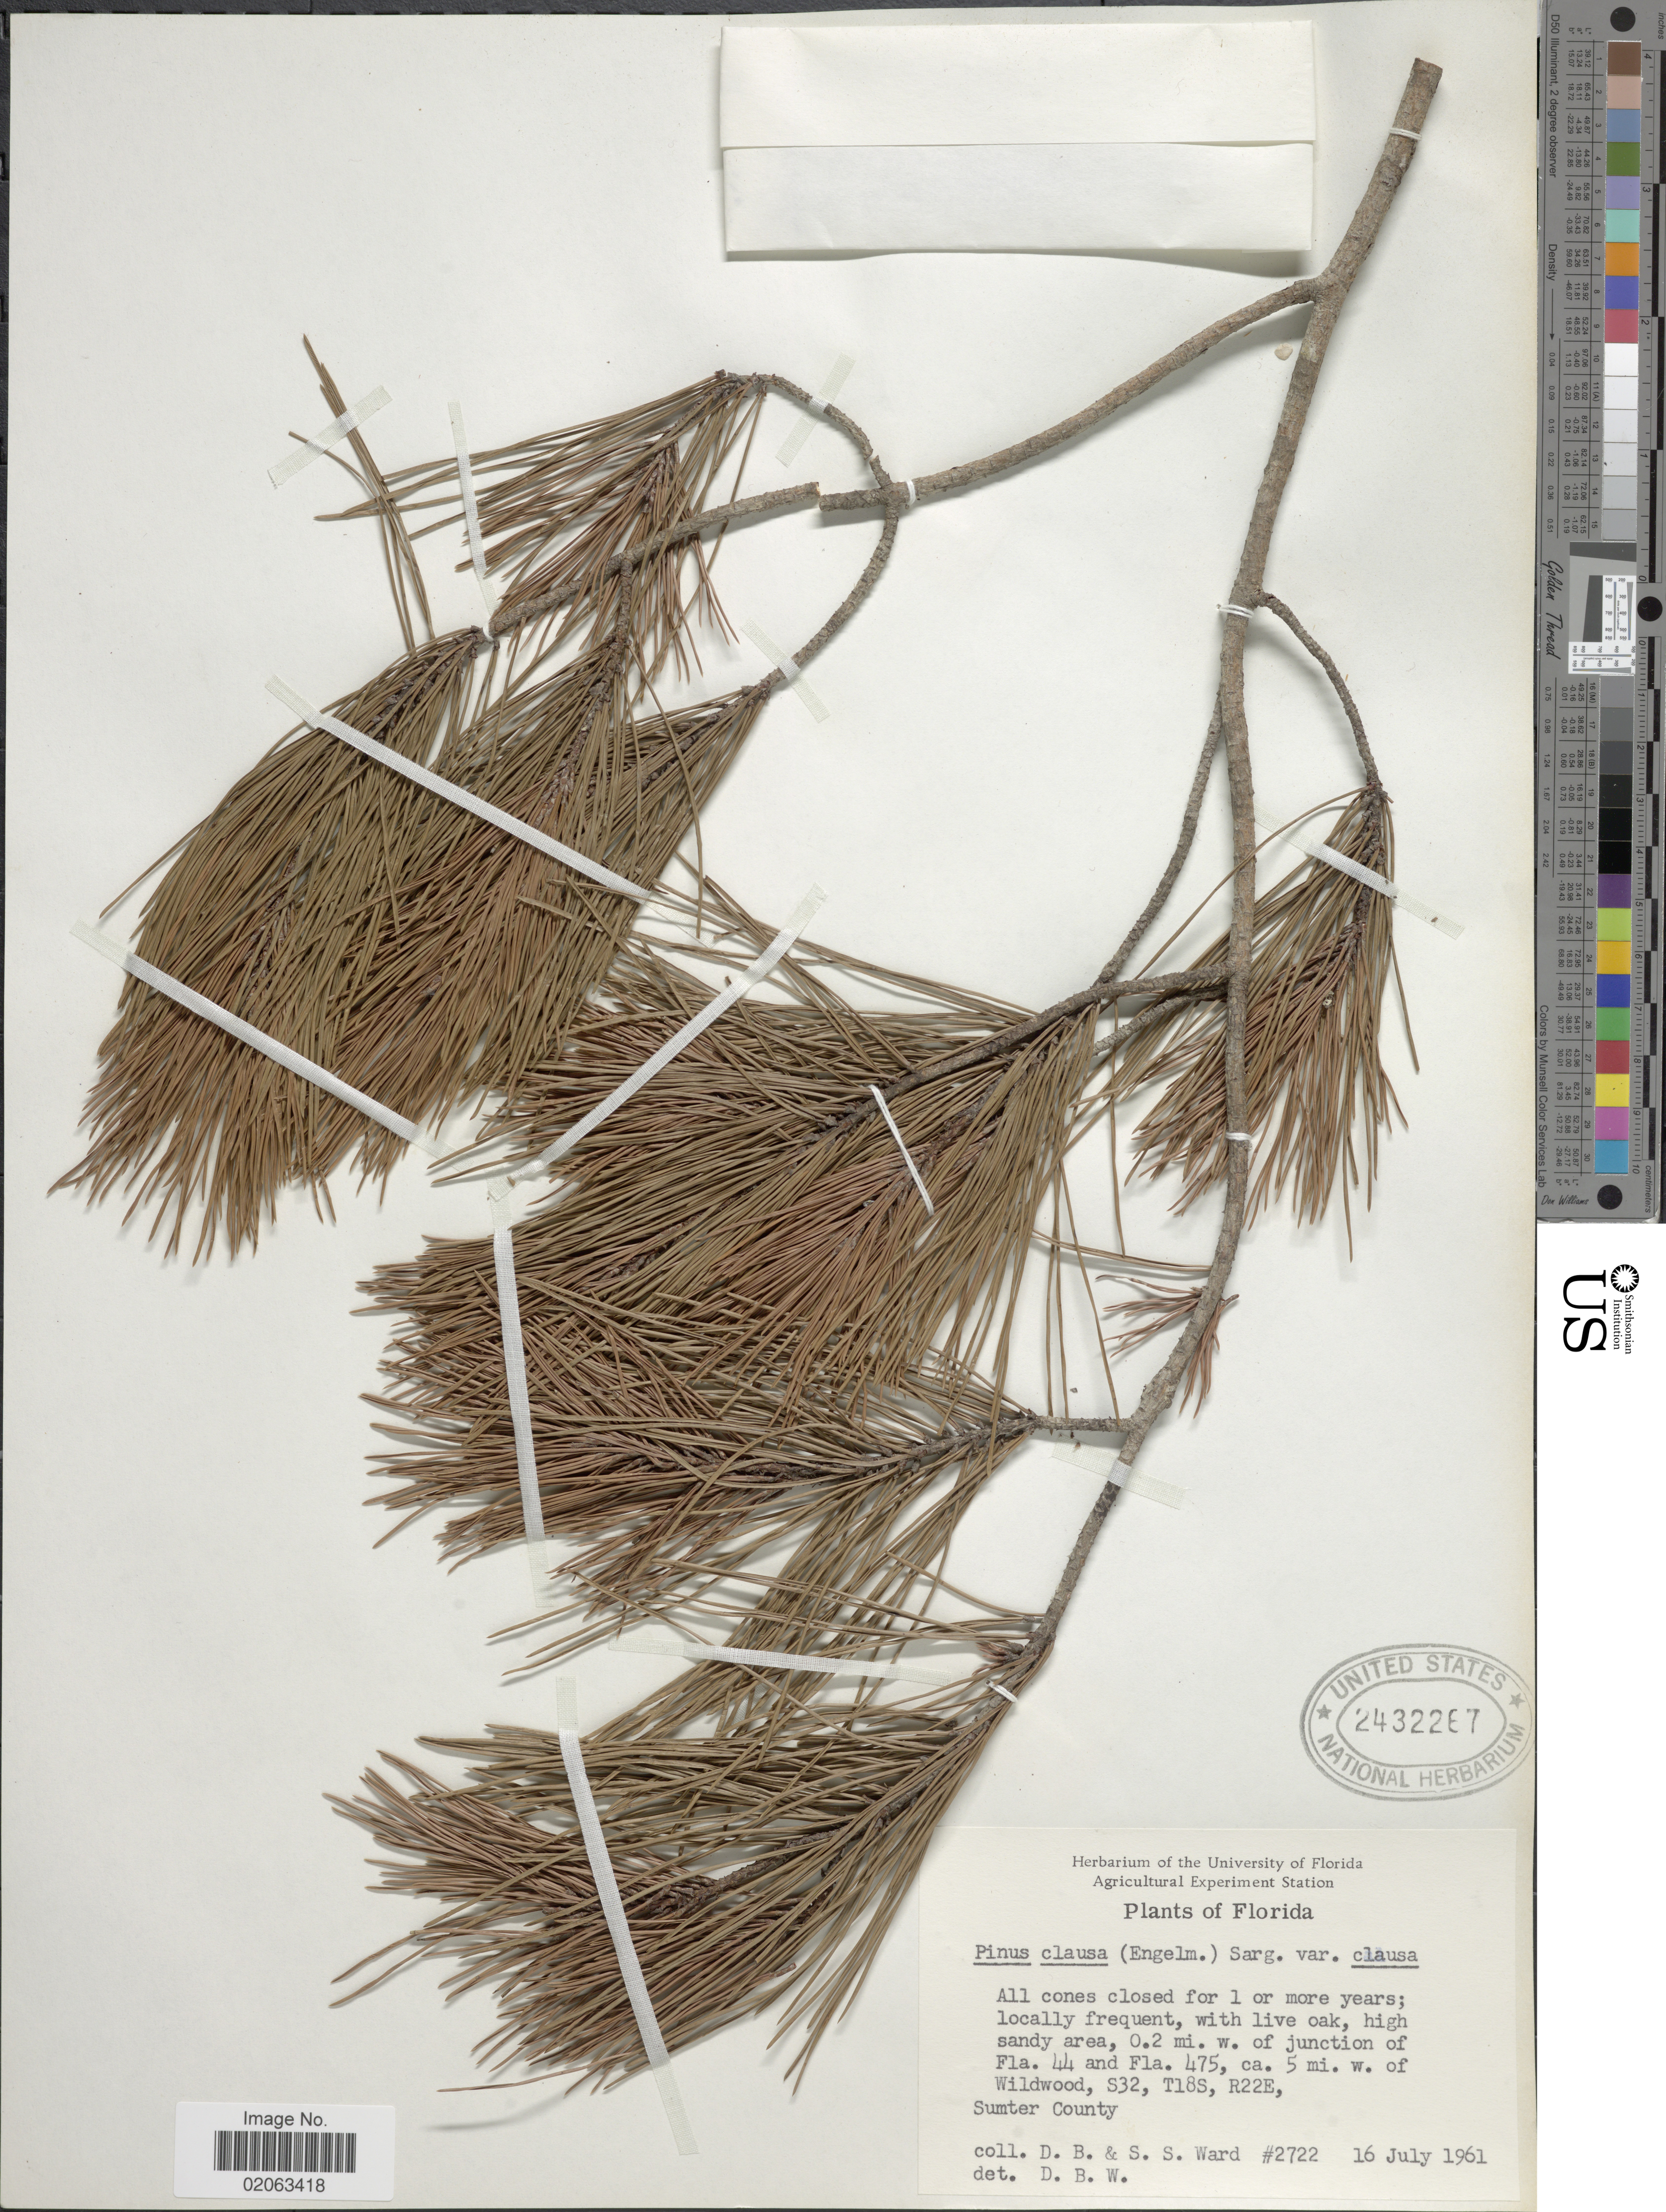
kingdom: Plantae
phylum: Tracheophyta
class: Pinopsida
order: Pinales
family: Pinaceae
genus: Pinus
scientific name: Pinus clausa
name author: (Chapm. ex Engelm.) Vasey ex Sarg.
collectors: D. B. Ward & S. S. Ward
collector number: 2722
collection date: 1961-07-16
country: United States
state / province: Florida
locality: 0.2 mi. w. of junction of Fla. 44 and Fla.475, ca. 5 mi w. of Wildwood, S32, T18S, R22E, Sumter County.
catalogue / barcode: US 2432267